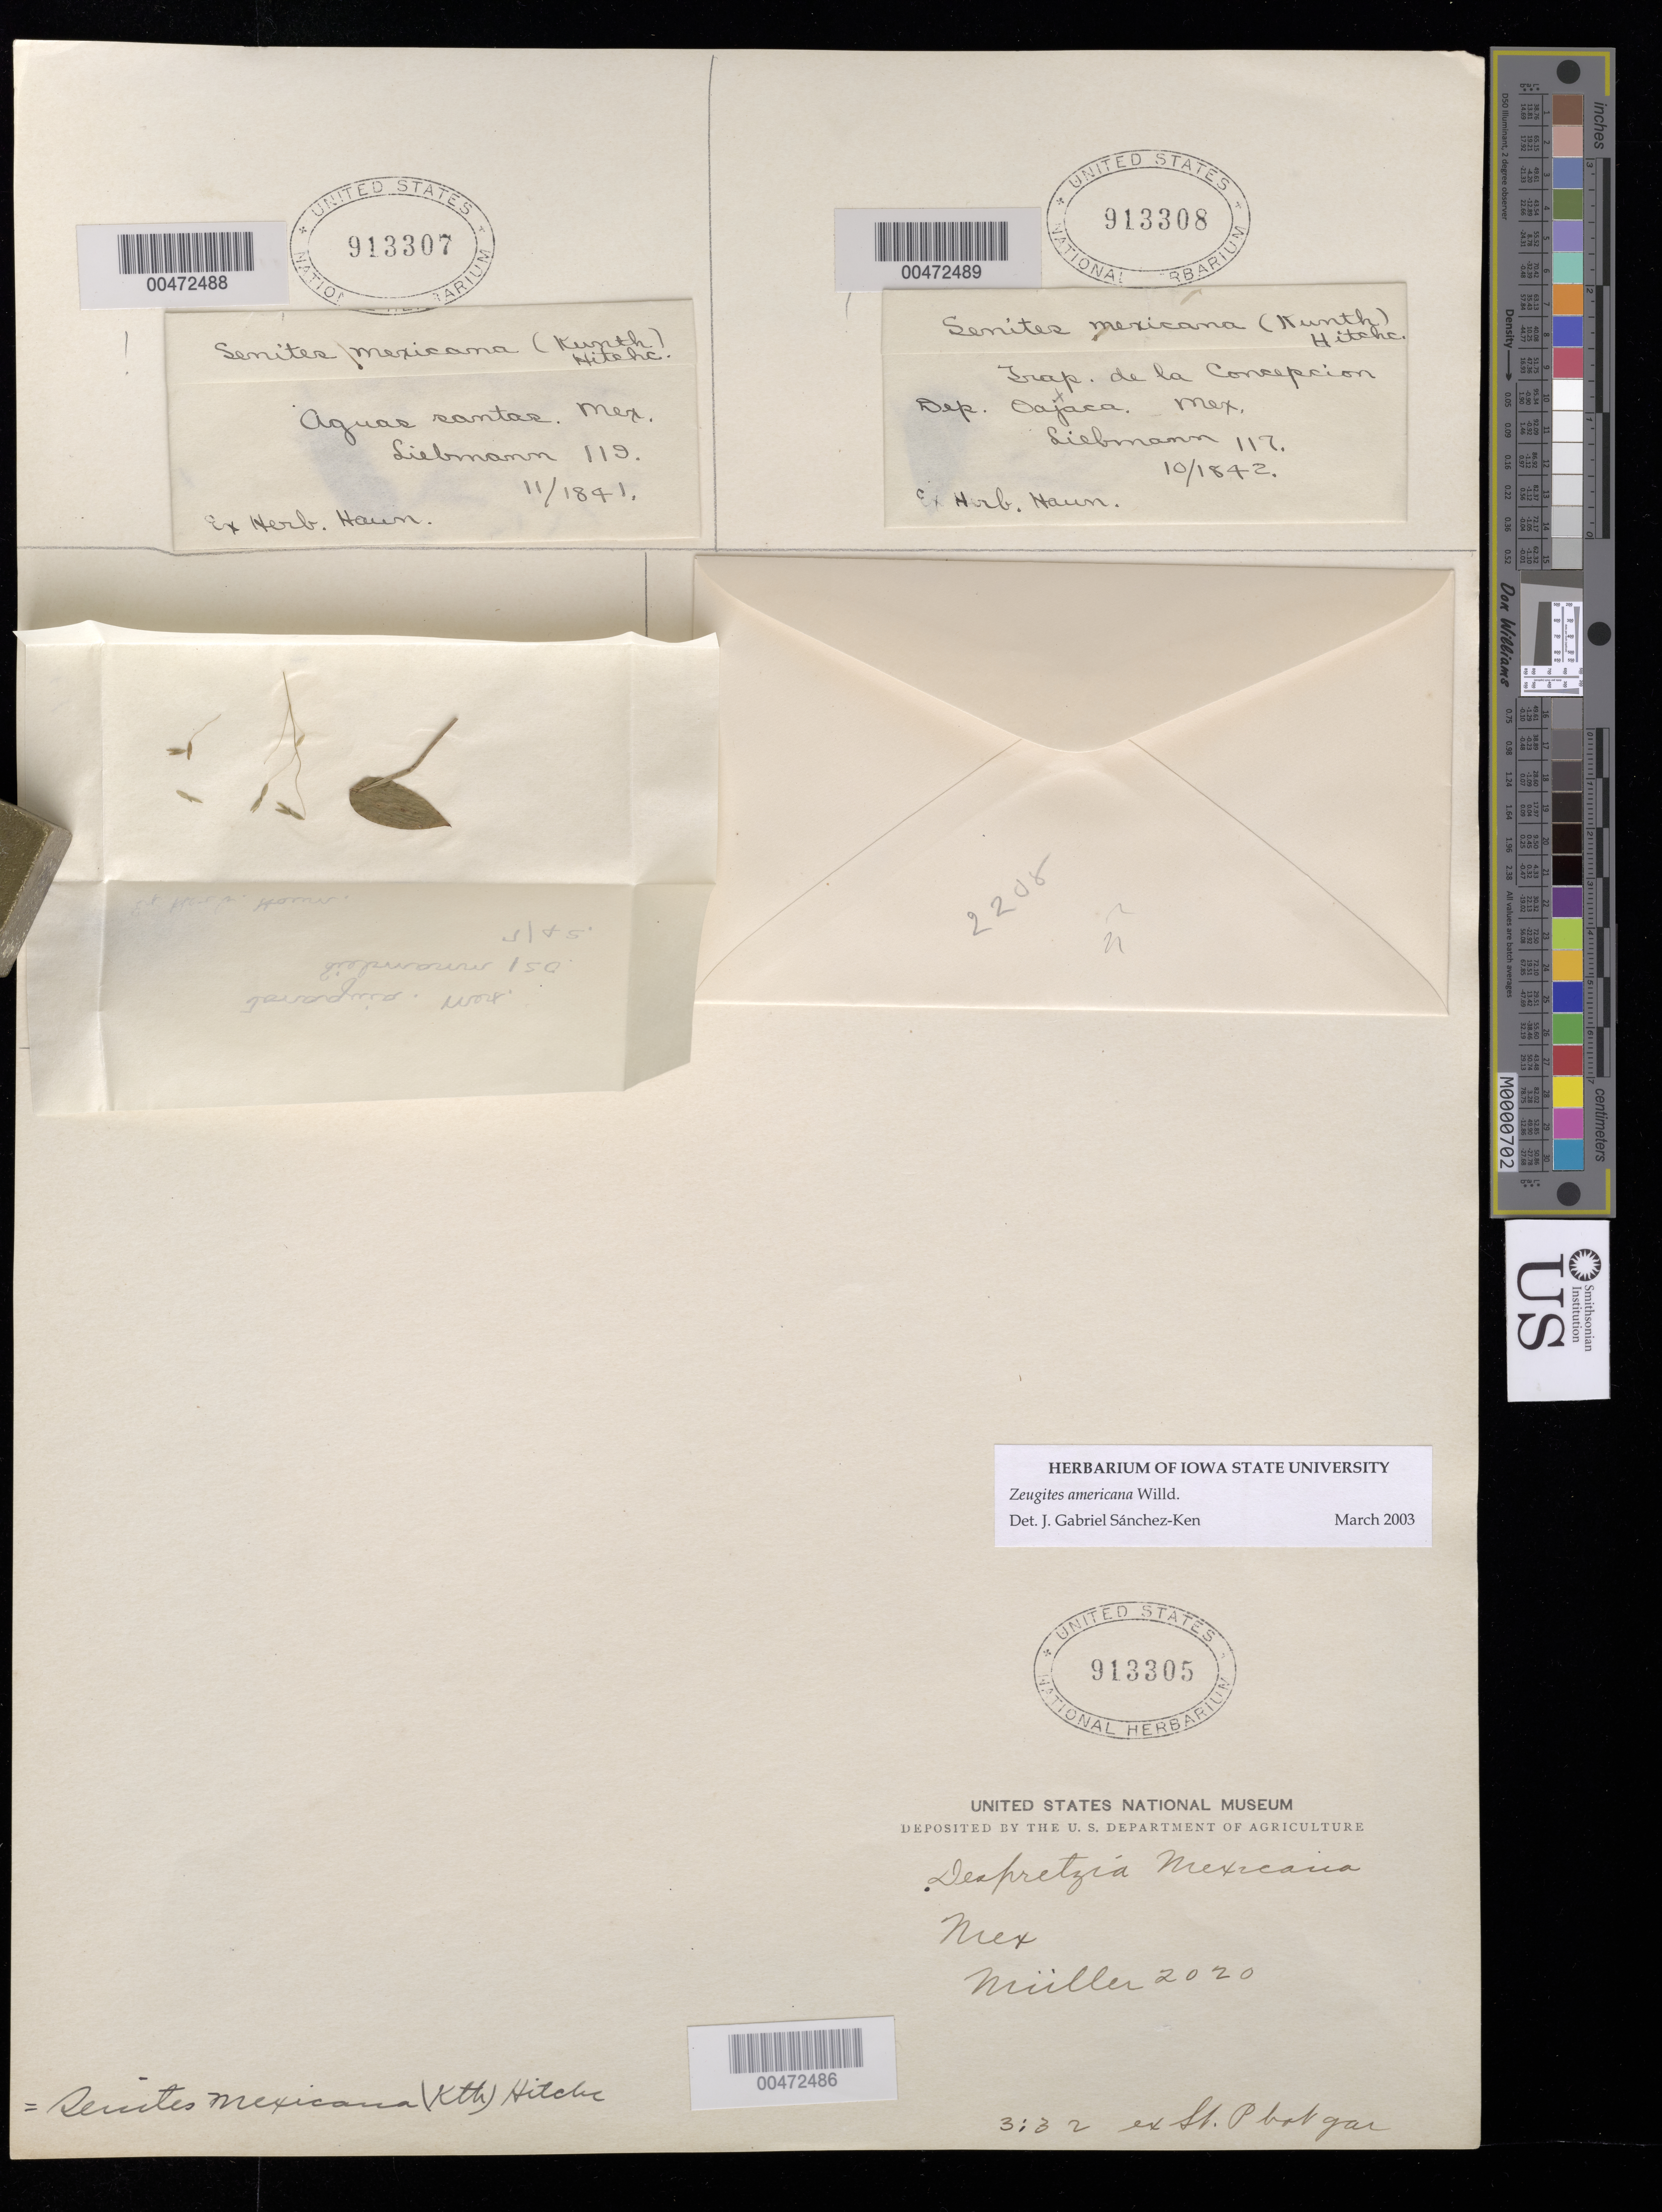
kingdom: Plantae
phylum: Tracheophyta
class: Liliopsida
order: Poales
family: Poaceae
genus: Zeugites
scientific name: Zeugites americanus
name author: Willd.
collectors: F. M. Liebmann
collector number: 120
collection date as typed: Jul 1842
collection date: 1842-07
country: Mexico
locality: Tonaquia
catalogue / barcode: US 913306